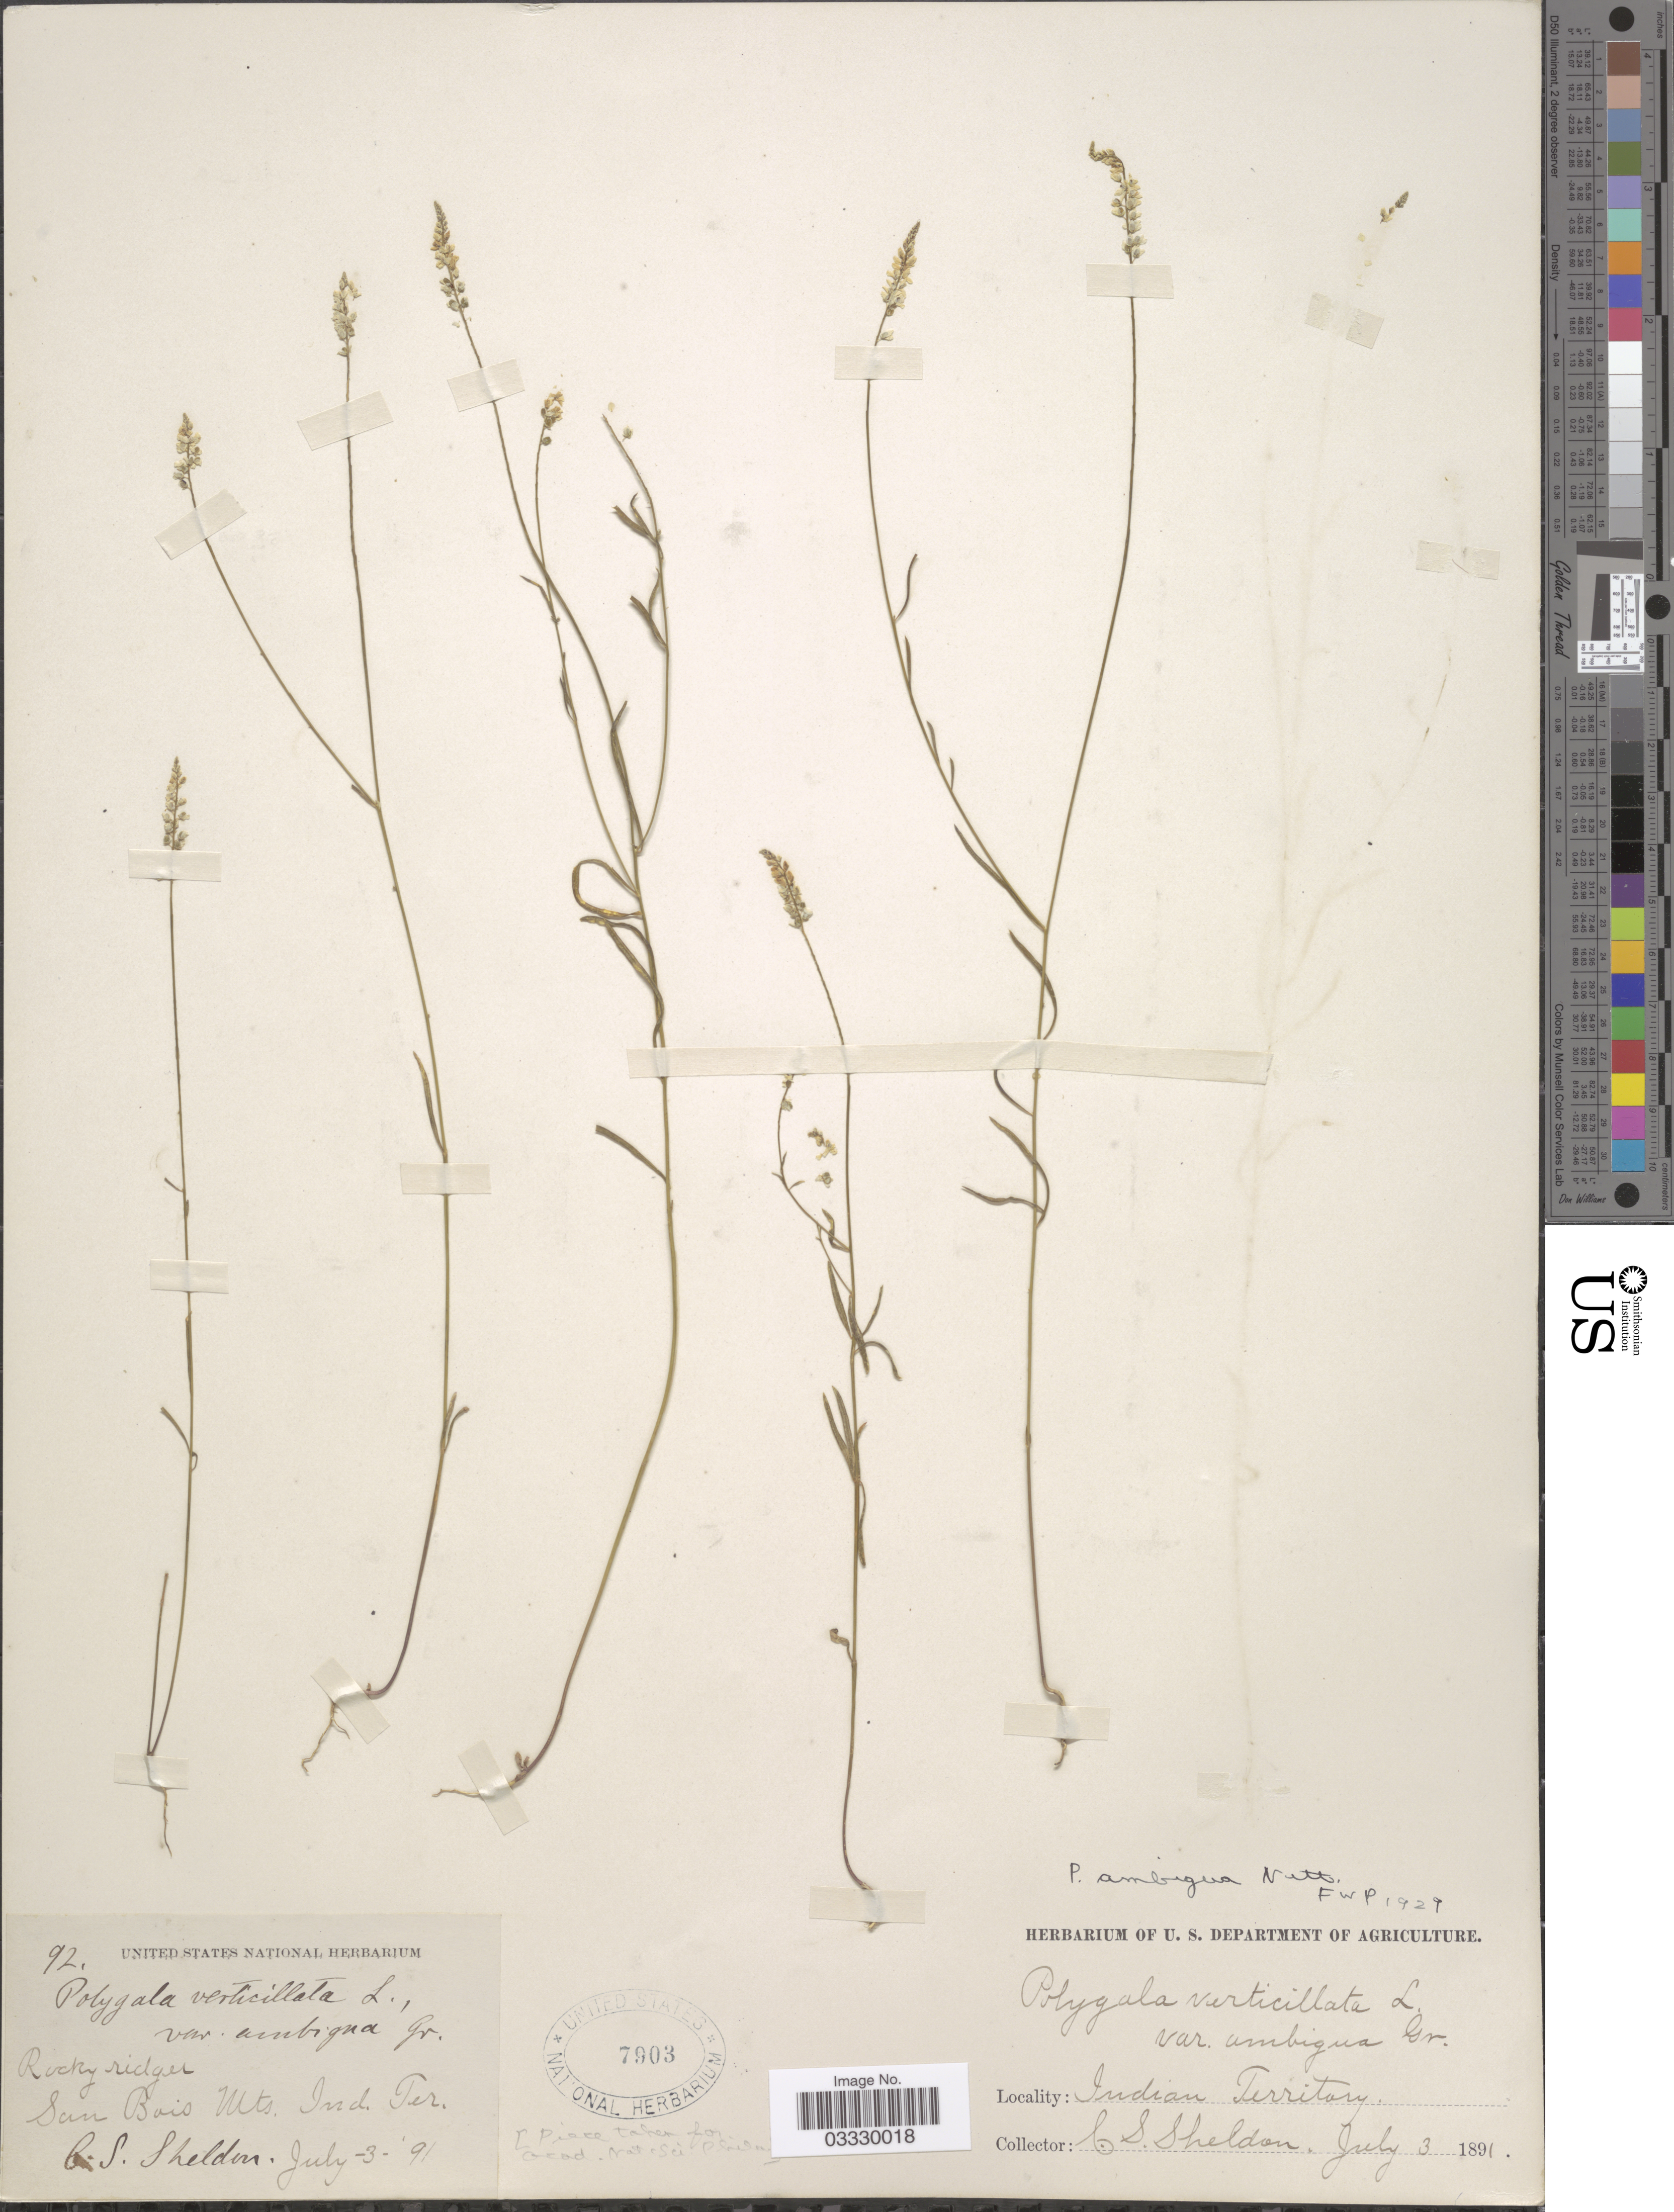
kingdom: Plantae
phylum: Tracheophyta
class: Magnoliopsida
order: Fabales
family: Polygalaceae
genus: Polygala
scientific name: Polygala ambigua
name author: Nutt.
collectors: C. S. Sheldon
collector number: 92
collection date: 1891-07-03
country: United States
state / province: Oklahoma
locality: San Bois Mts. Indian Territory.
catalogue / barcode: US 7903